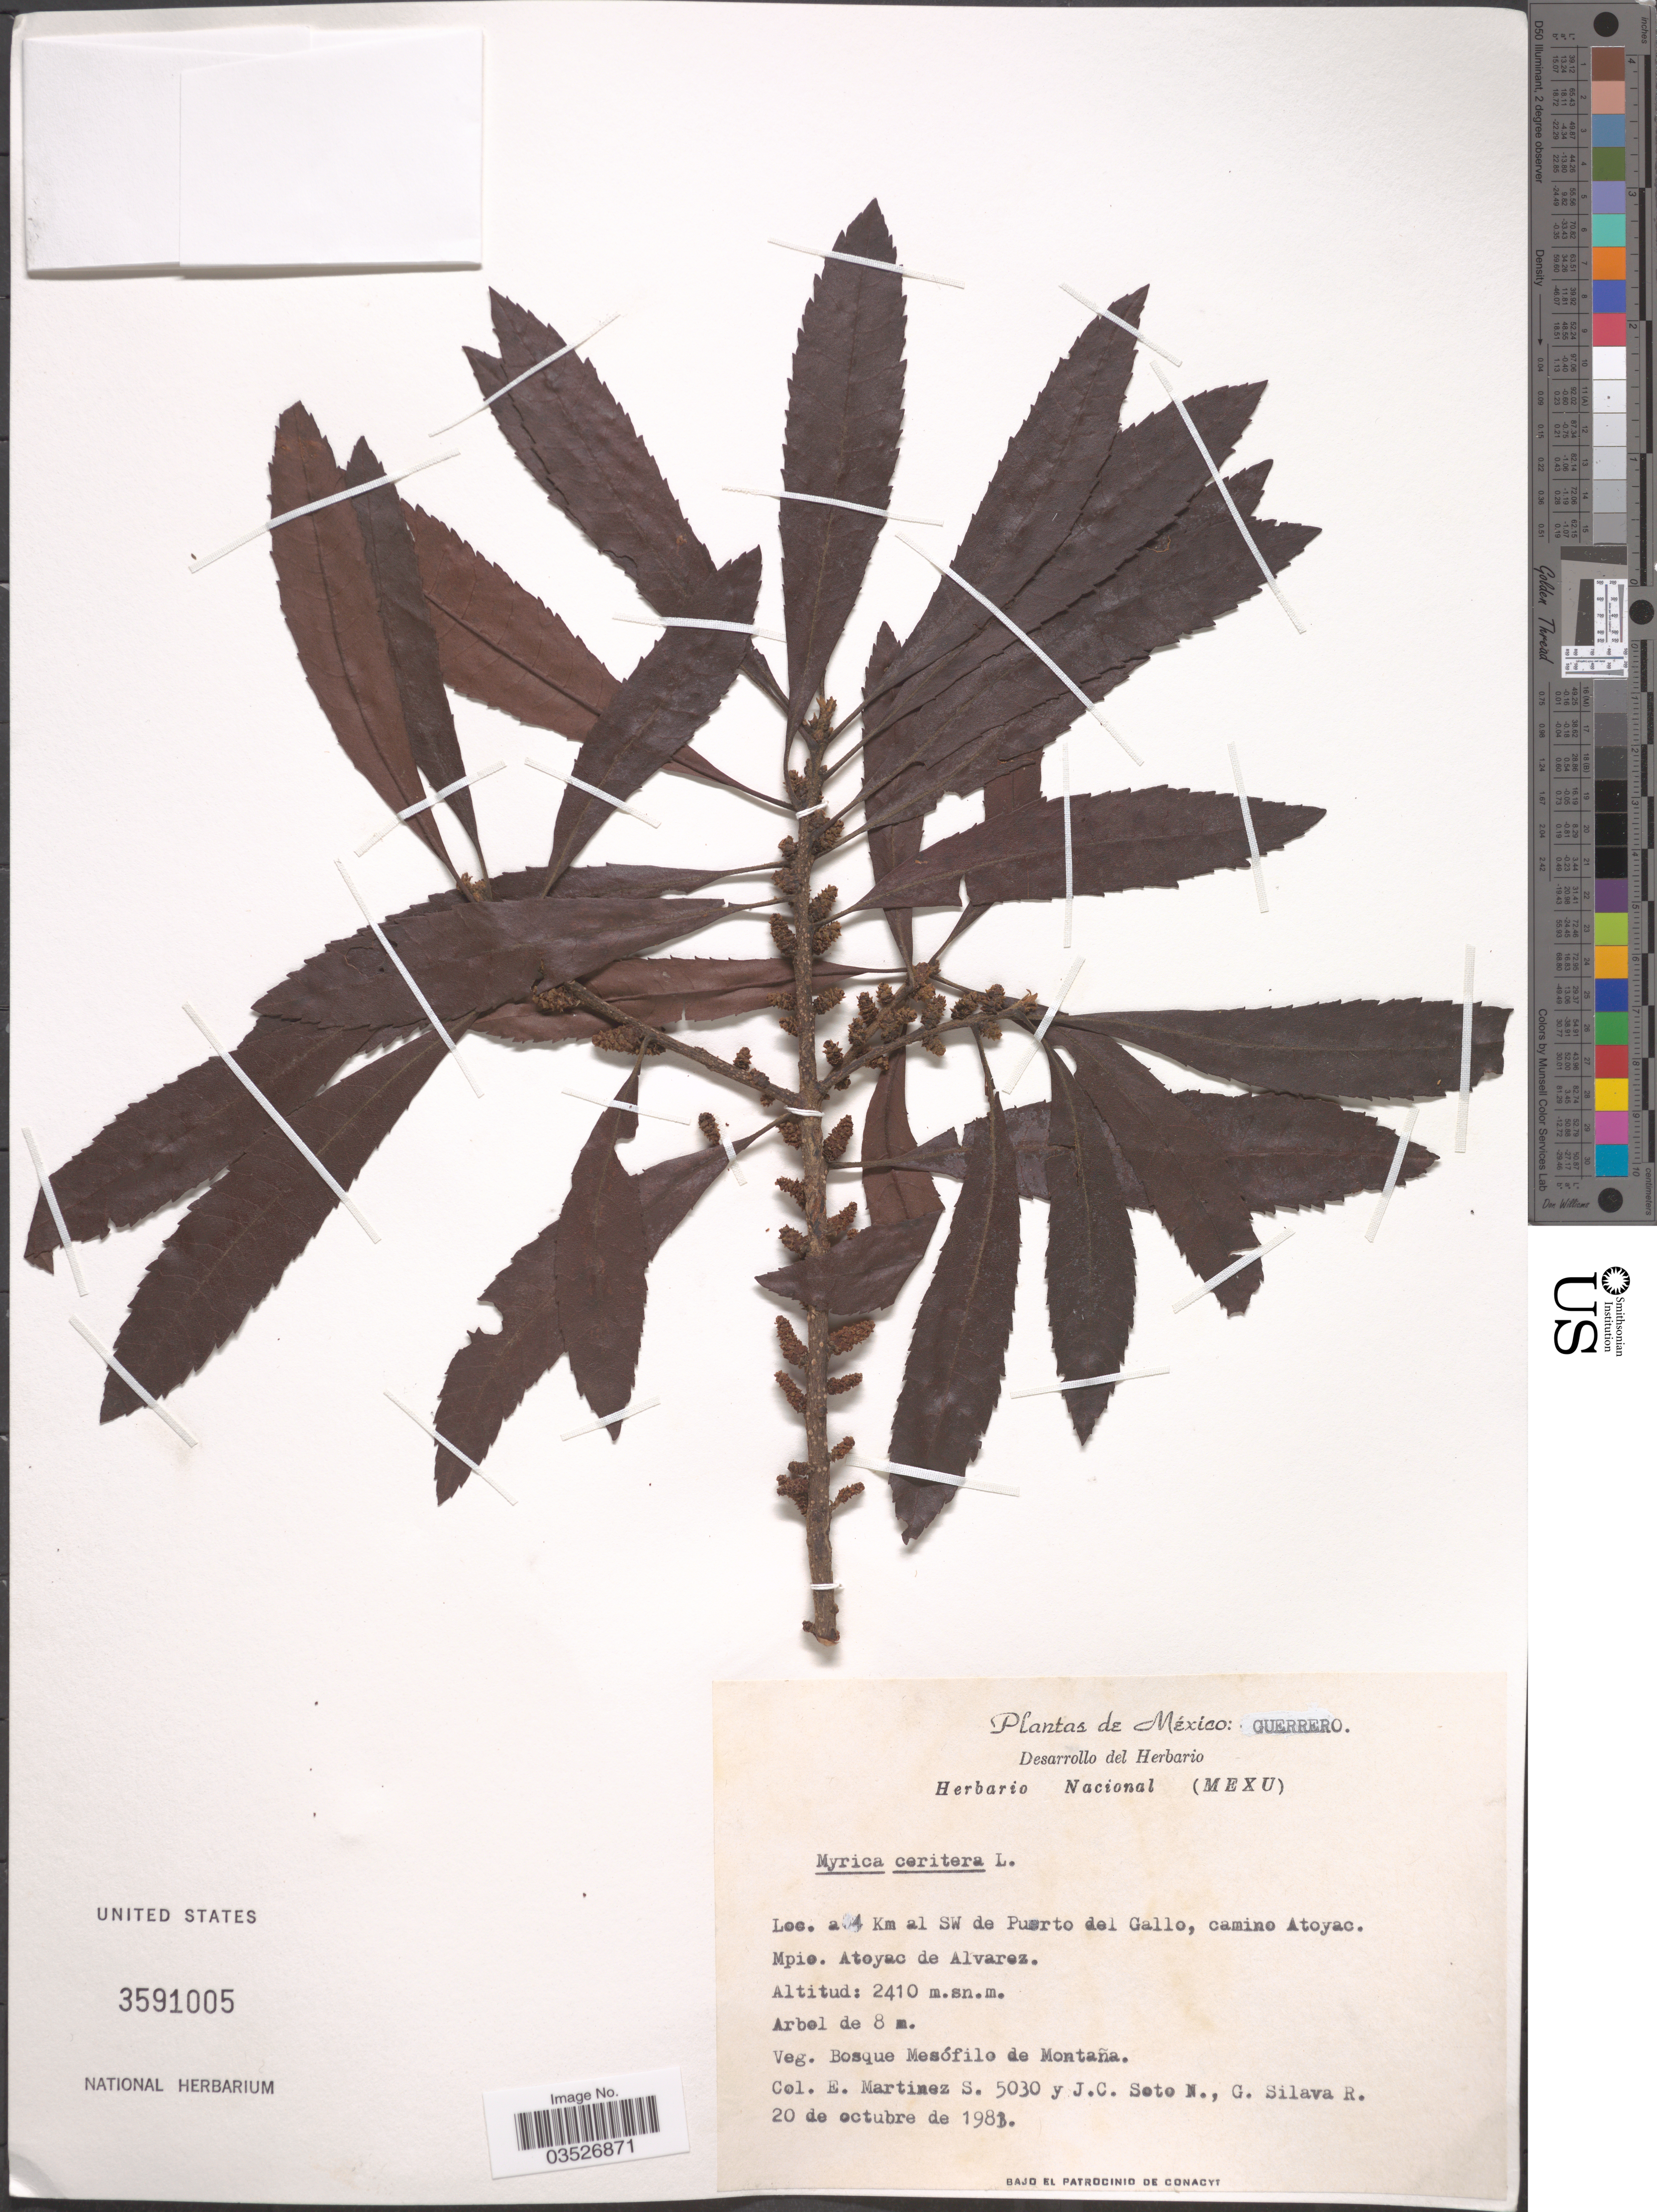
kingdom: Plantae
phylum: Tracheophyta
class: Magnoliopsida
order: Fagales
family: Myricaceae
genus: Myrica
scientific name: Myrica cerifera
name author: L.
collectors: E. M. Martínez S., J. C. Soto Núñez & G. Silava R.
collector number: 5030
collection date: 1981-10-20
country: Mexico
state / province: Guerrero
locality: A 4 Km al SW de Puerto del Gallo, camino Atoyac. Mpio. Atoyac de Alvarez.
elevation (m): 2410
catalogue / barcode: US 3591005